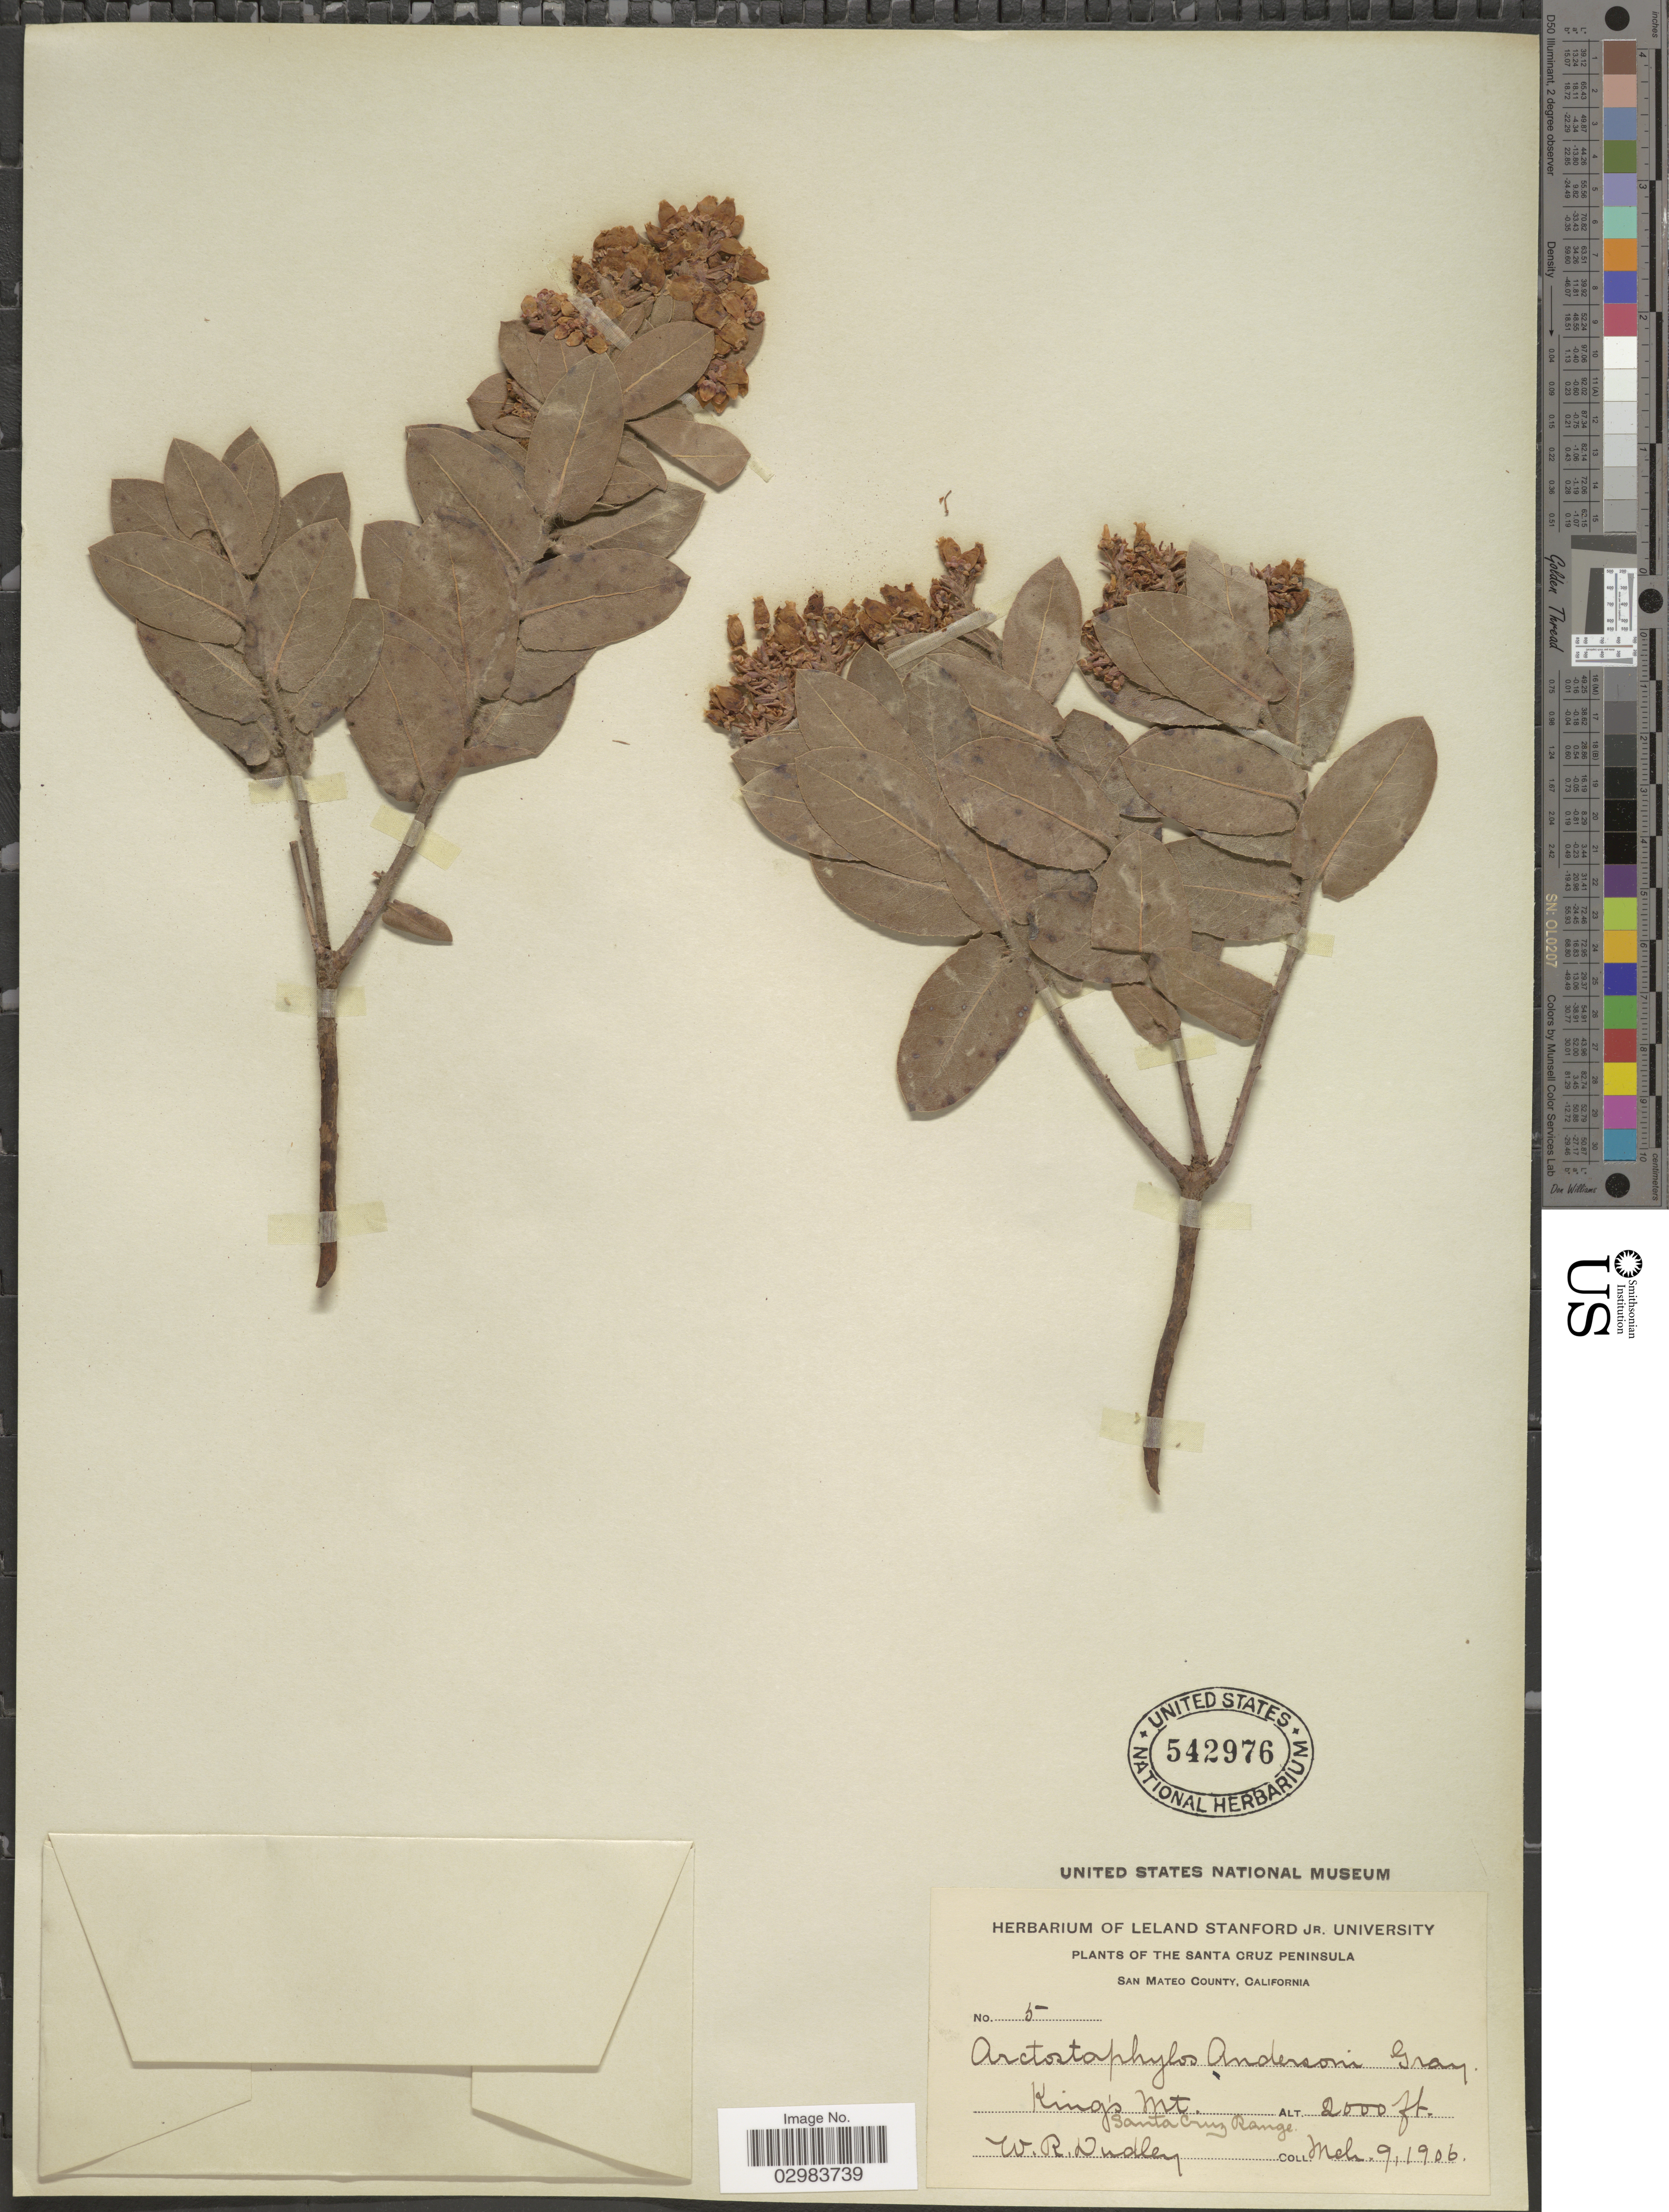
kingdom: Plantae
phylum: Tracheophyta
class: Magnoliopsida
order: Ericales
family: Ericaceae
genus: Arctostaphylos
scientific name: Arctostaphylos andersonii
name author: A. Gray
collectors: W. Dudley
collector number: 5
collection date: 1906-03-09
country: United States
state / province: California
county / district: San Mateo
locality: The Santa Cruz Peninsula. San Mateo County. King's Mt. Santa Cruz Range.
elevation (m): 610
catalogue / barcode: US 542976